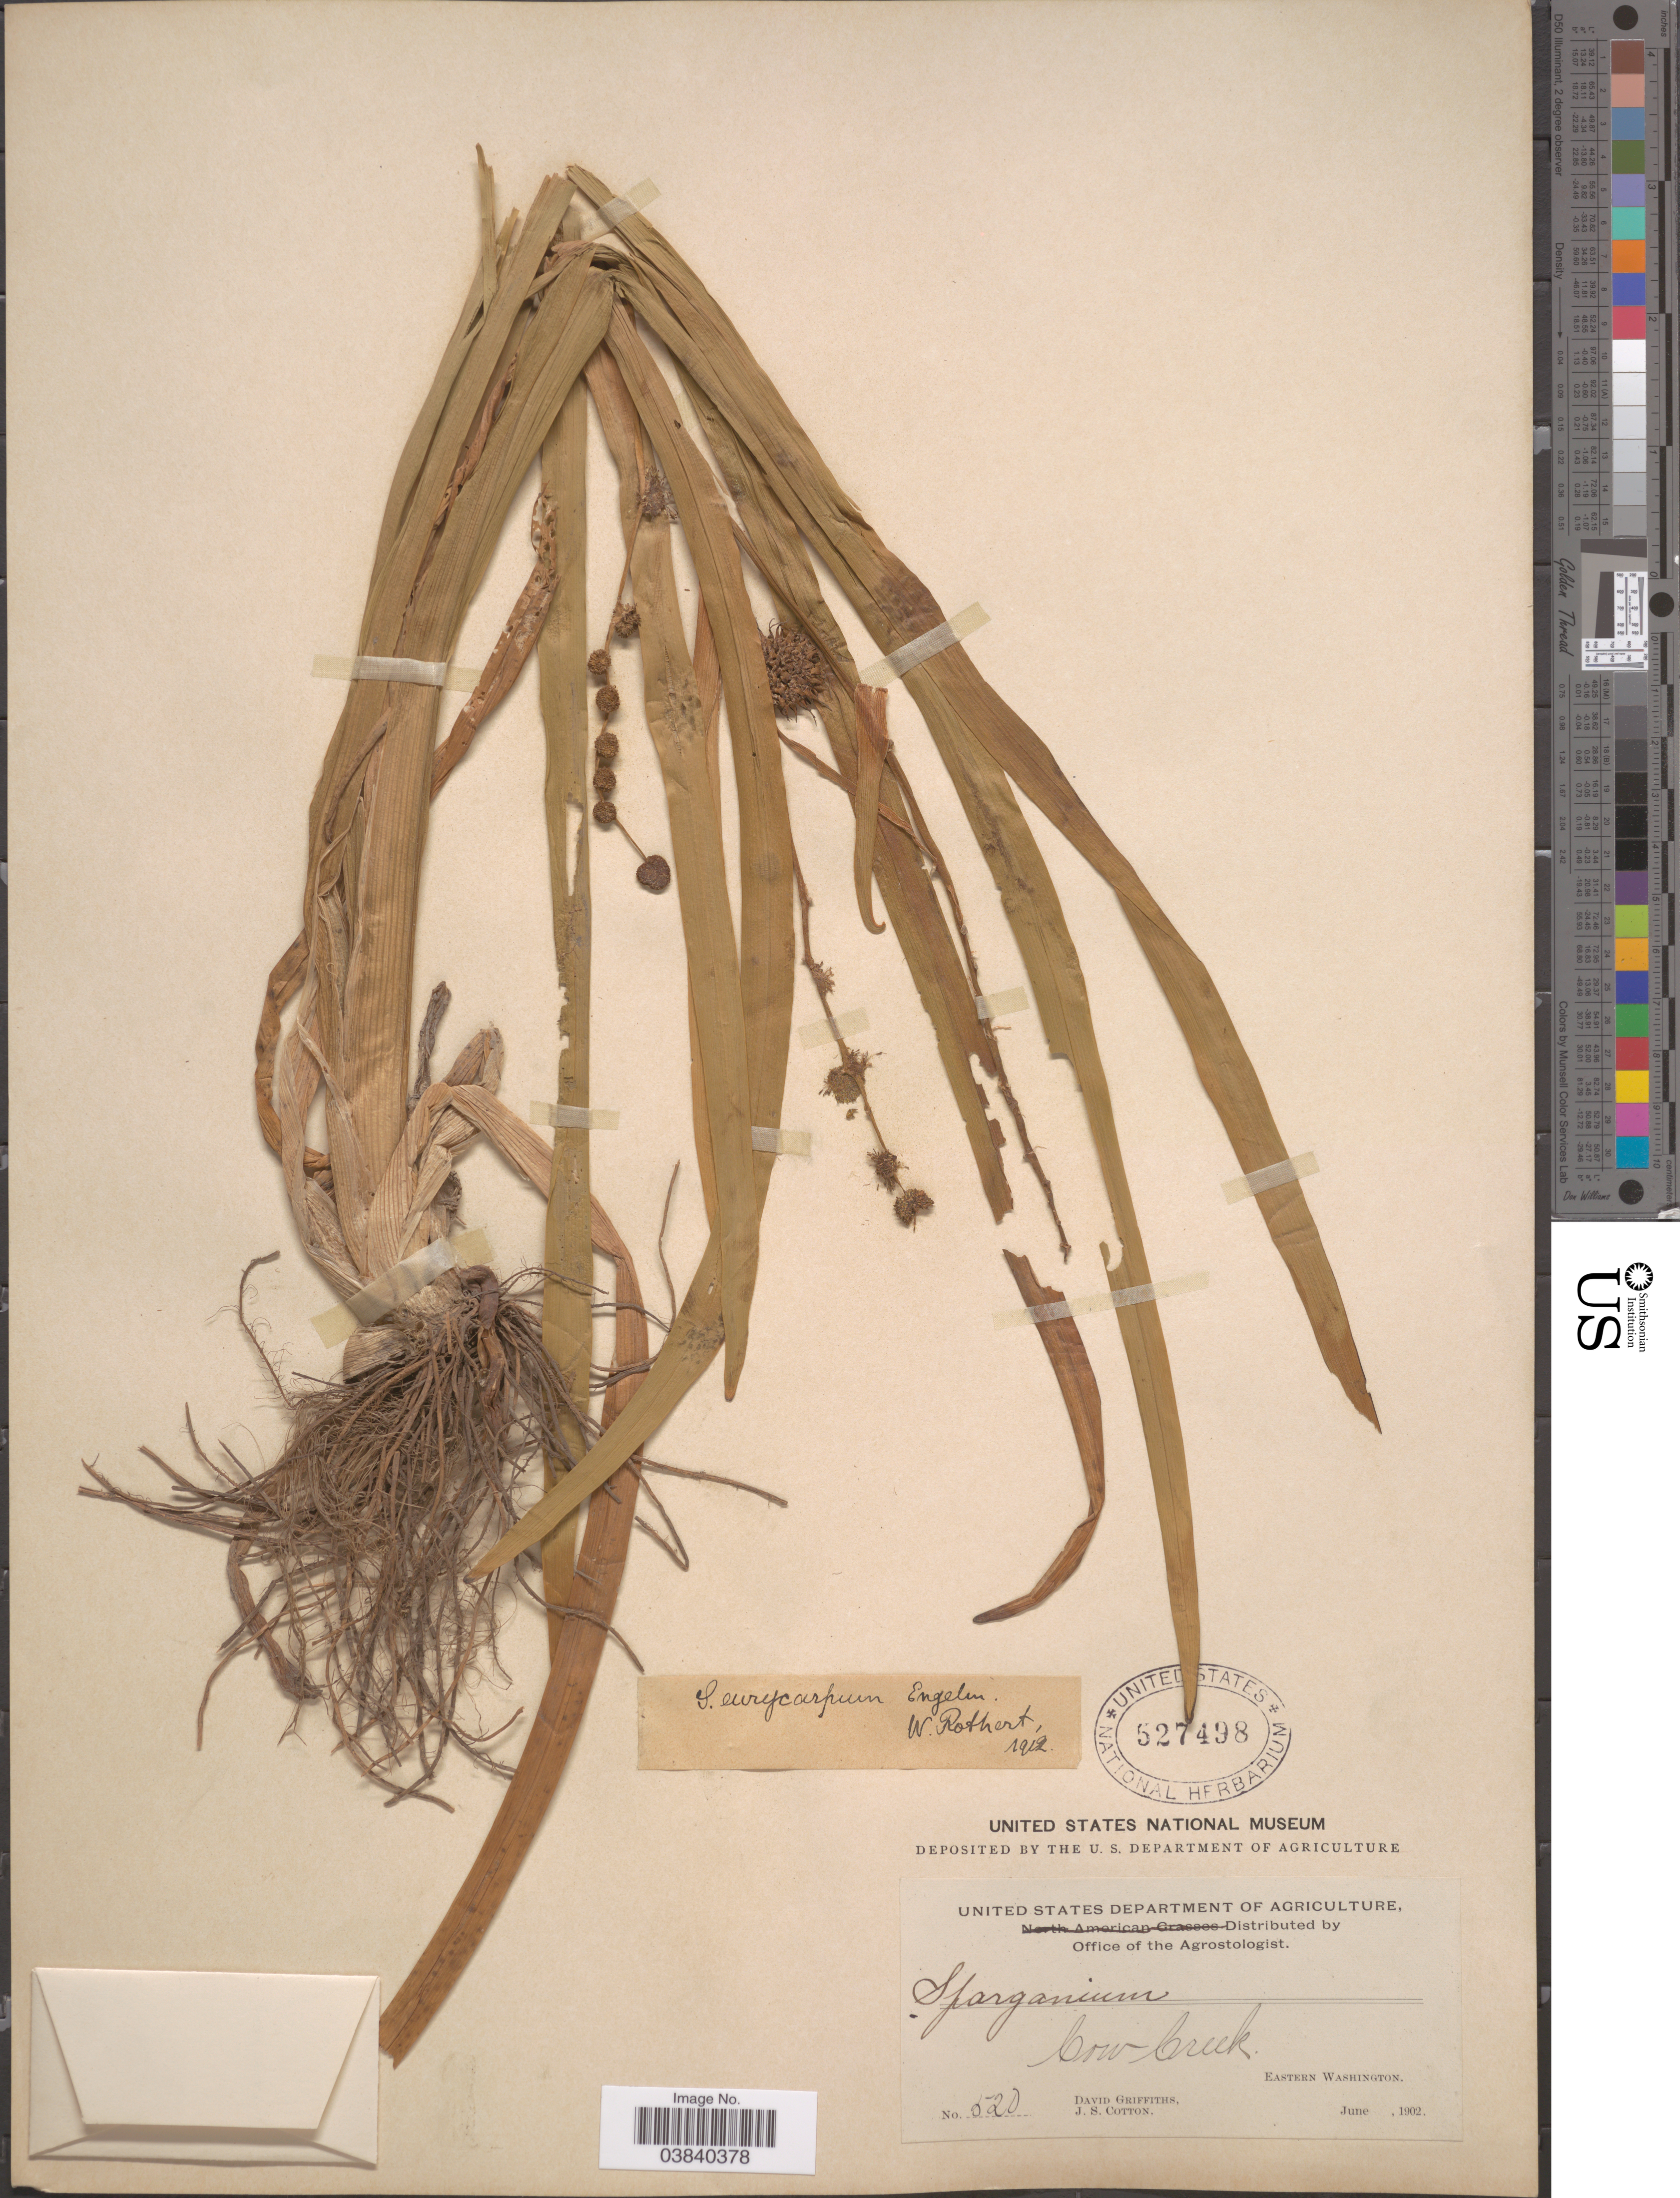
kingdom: Plantae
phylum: Tracheophyta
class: Liliopsida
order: Poales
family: Typhaceae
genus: Sparganium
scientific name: Sparganium eurycarpum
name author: Engelm.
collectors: D. Griffiths & J. S. Cotton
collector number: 520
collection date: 1902-06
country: United States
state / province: Washington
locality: Cow Creek. Eastern Washington.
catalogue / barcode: US 527498